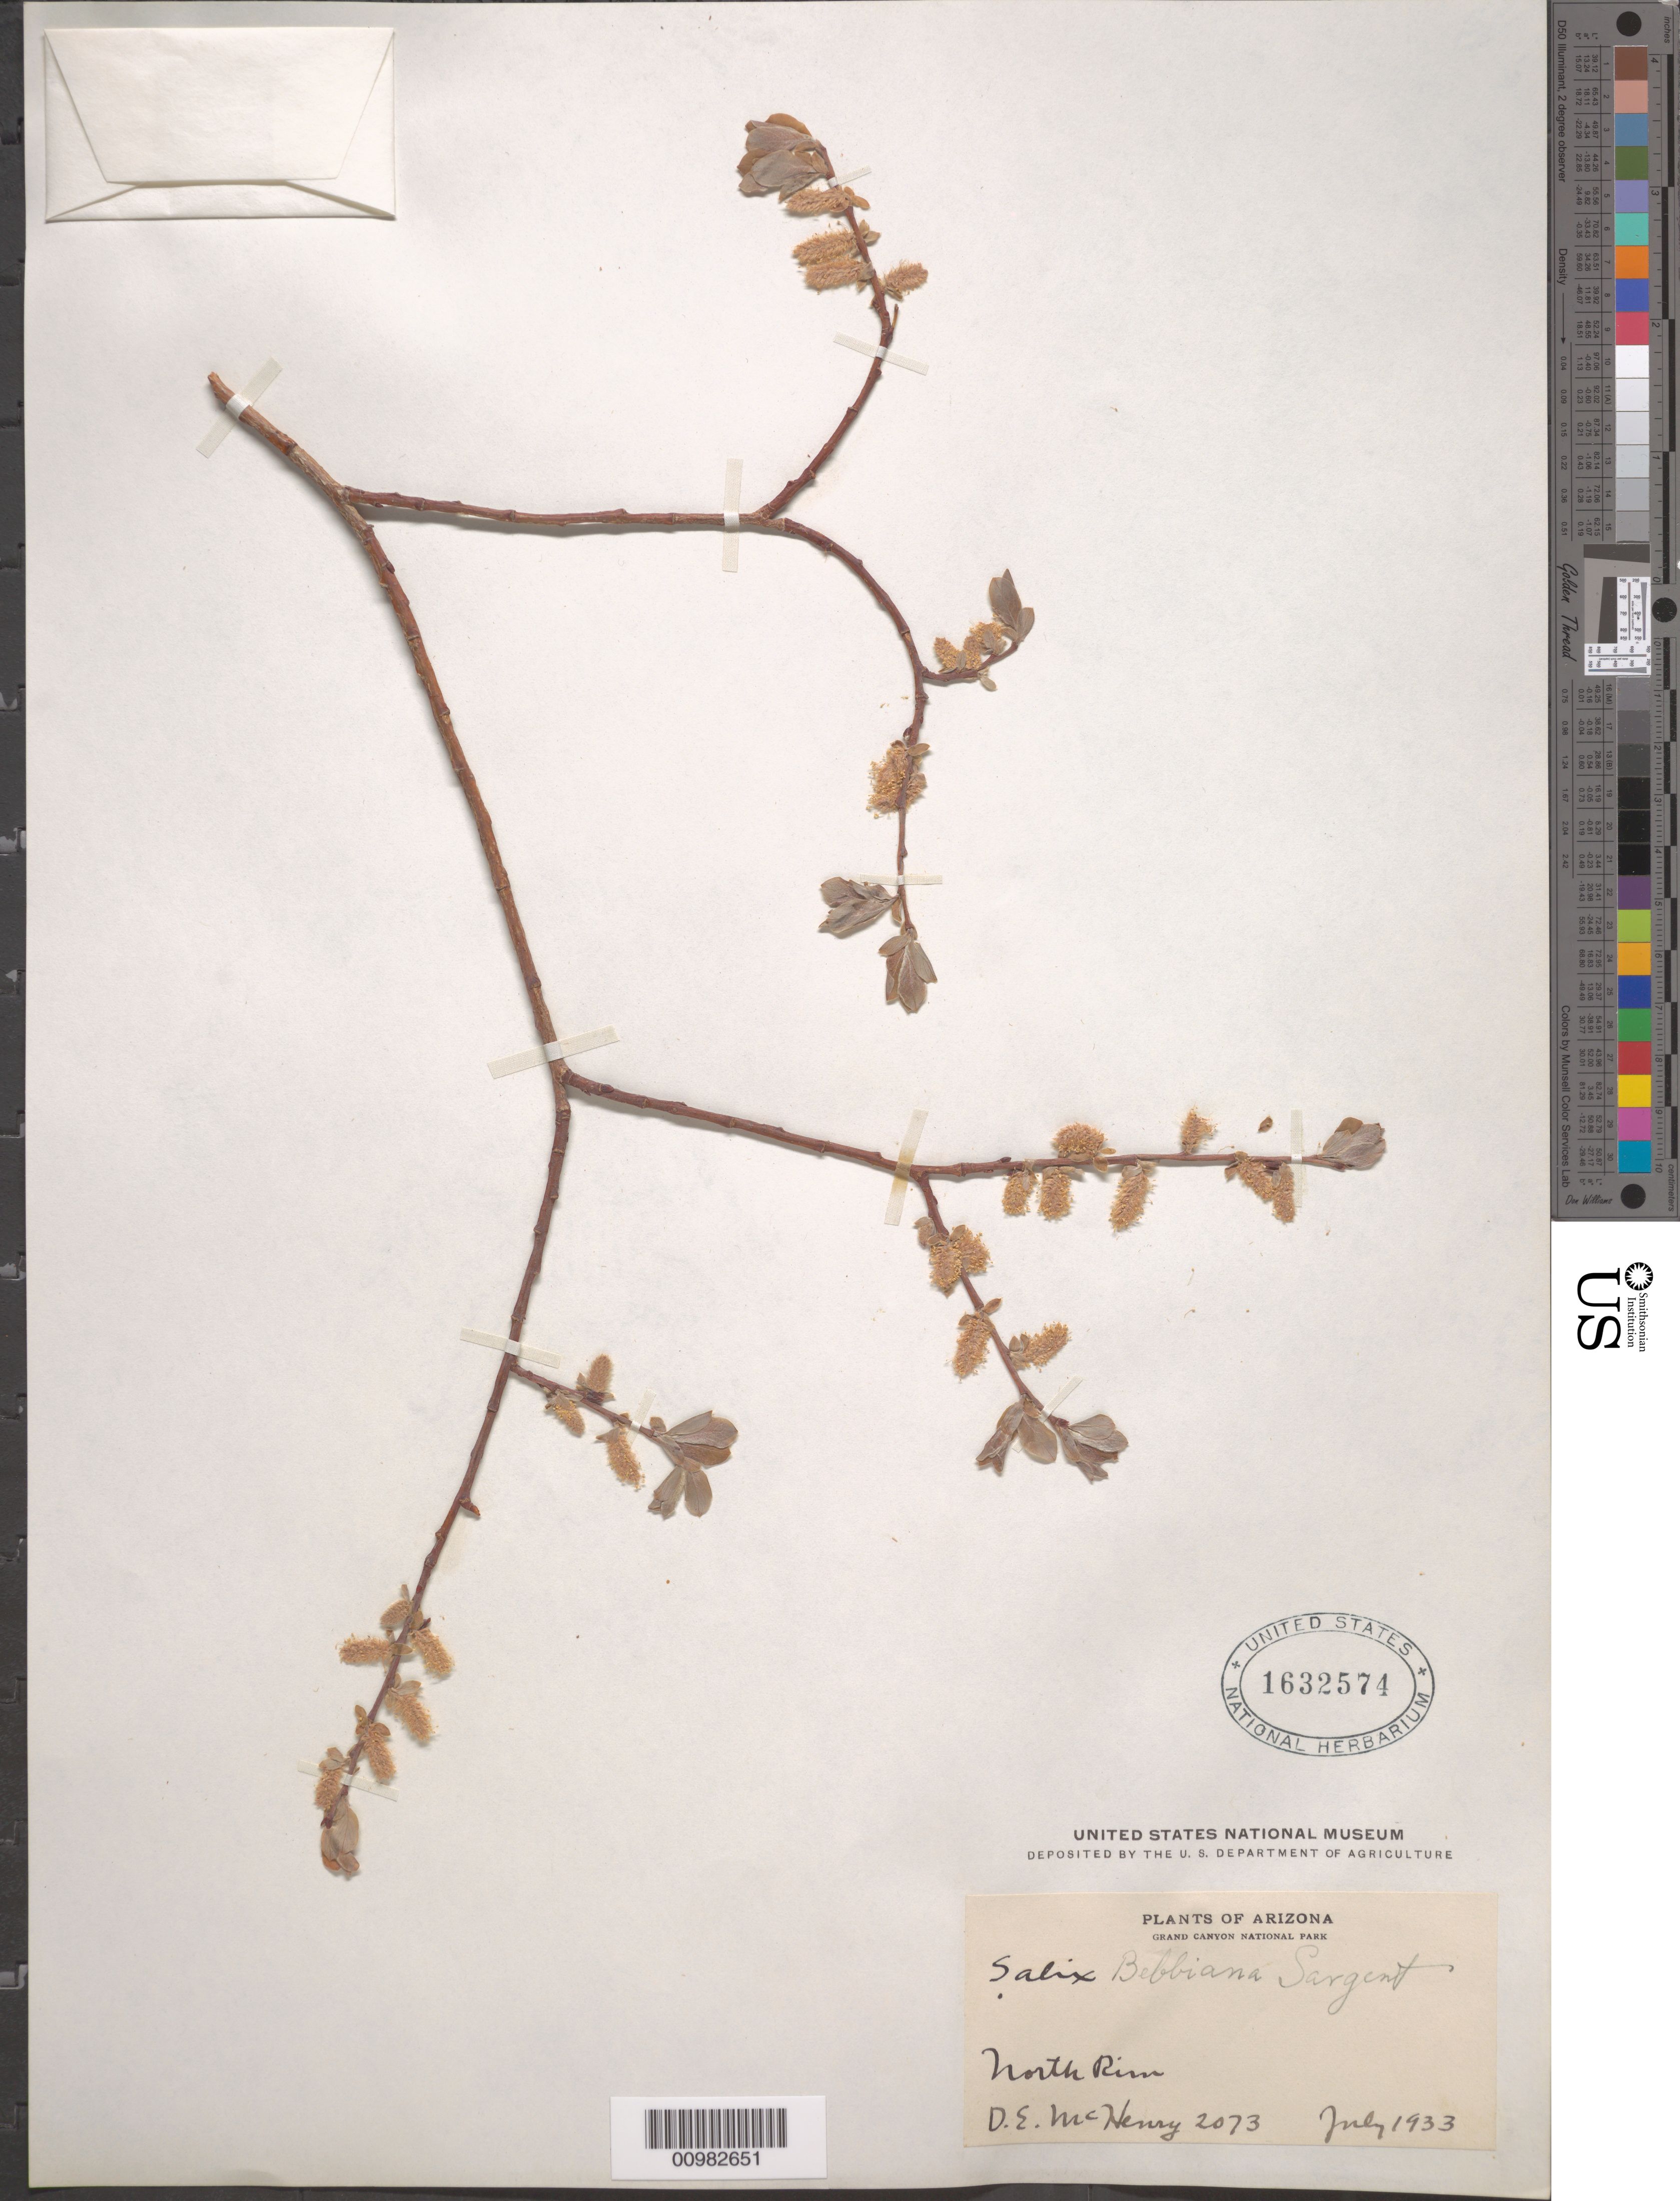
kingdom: Plantae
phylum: Tracheophyta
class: Magnoliopsida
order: Malpighiales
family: Salicaceae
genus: Salix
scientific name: Salix bebbiana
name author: Sarg.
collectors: S. A. McKelvey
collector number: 2073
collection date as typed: Jul 1933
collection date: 1933-07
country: United States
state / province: Arizona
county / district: Coconino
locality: North Rim.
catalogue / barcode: US 1632574